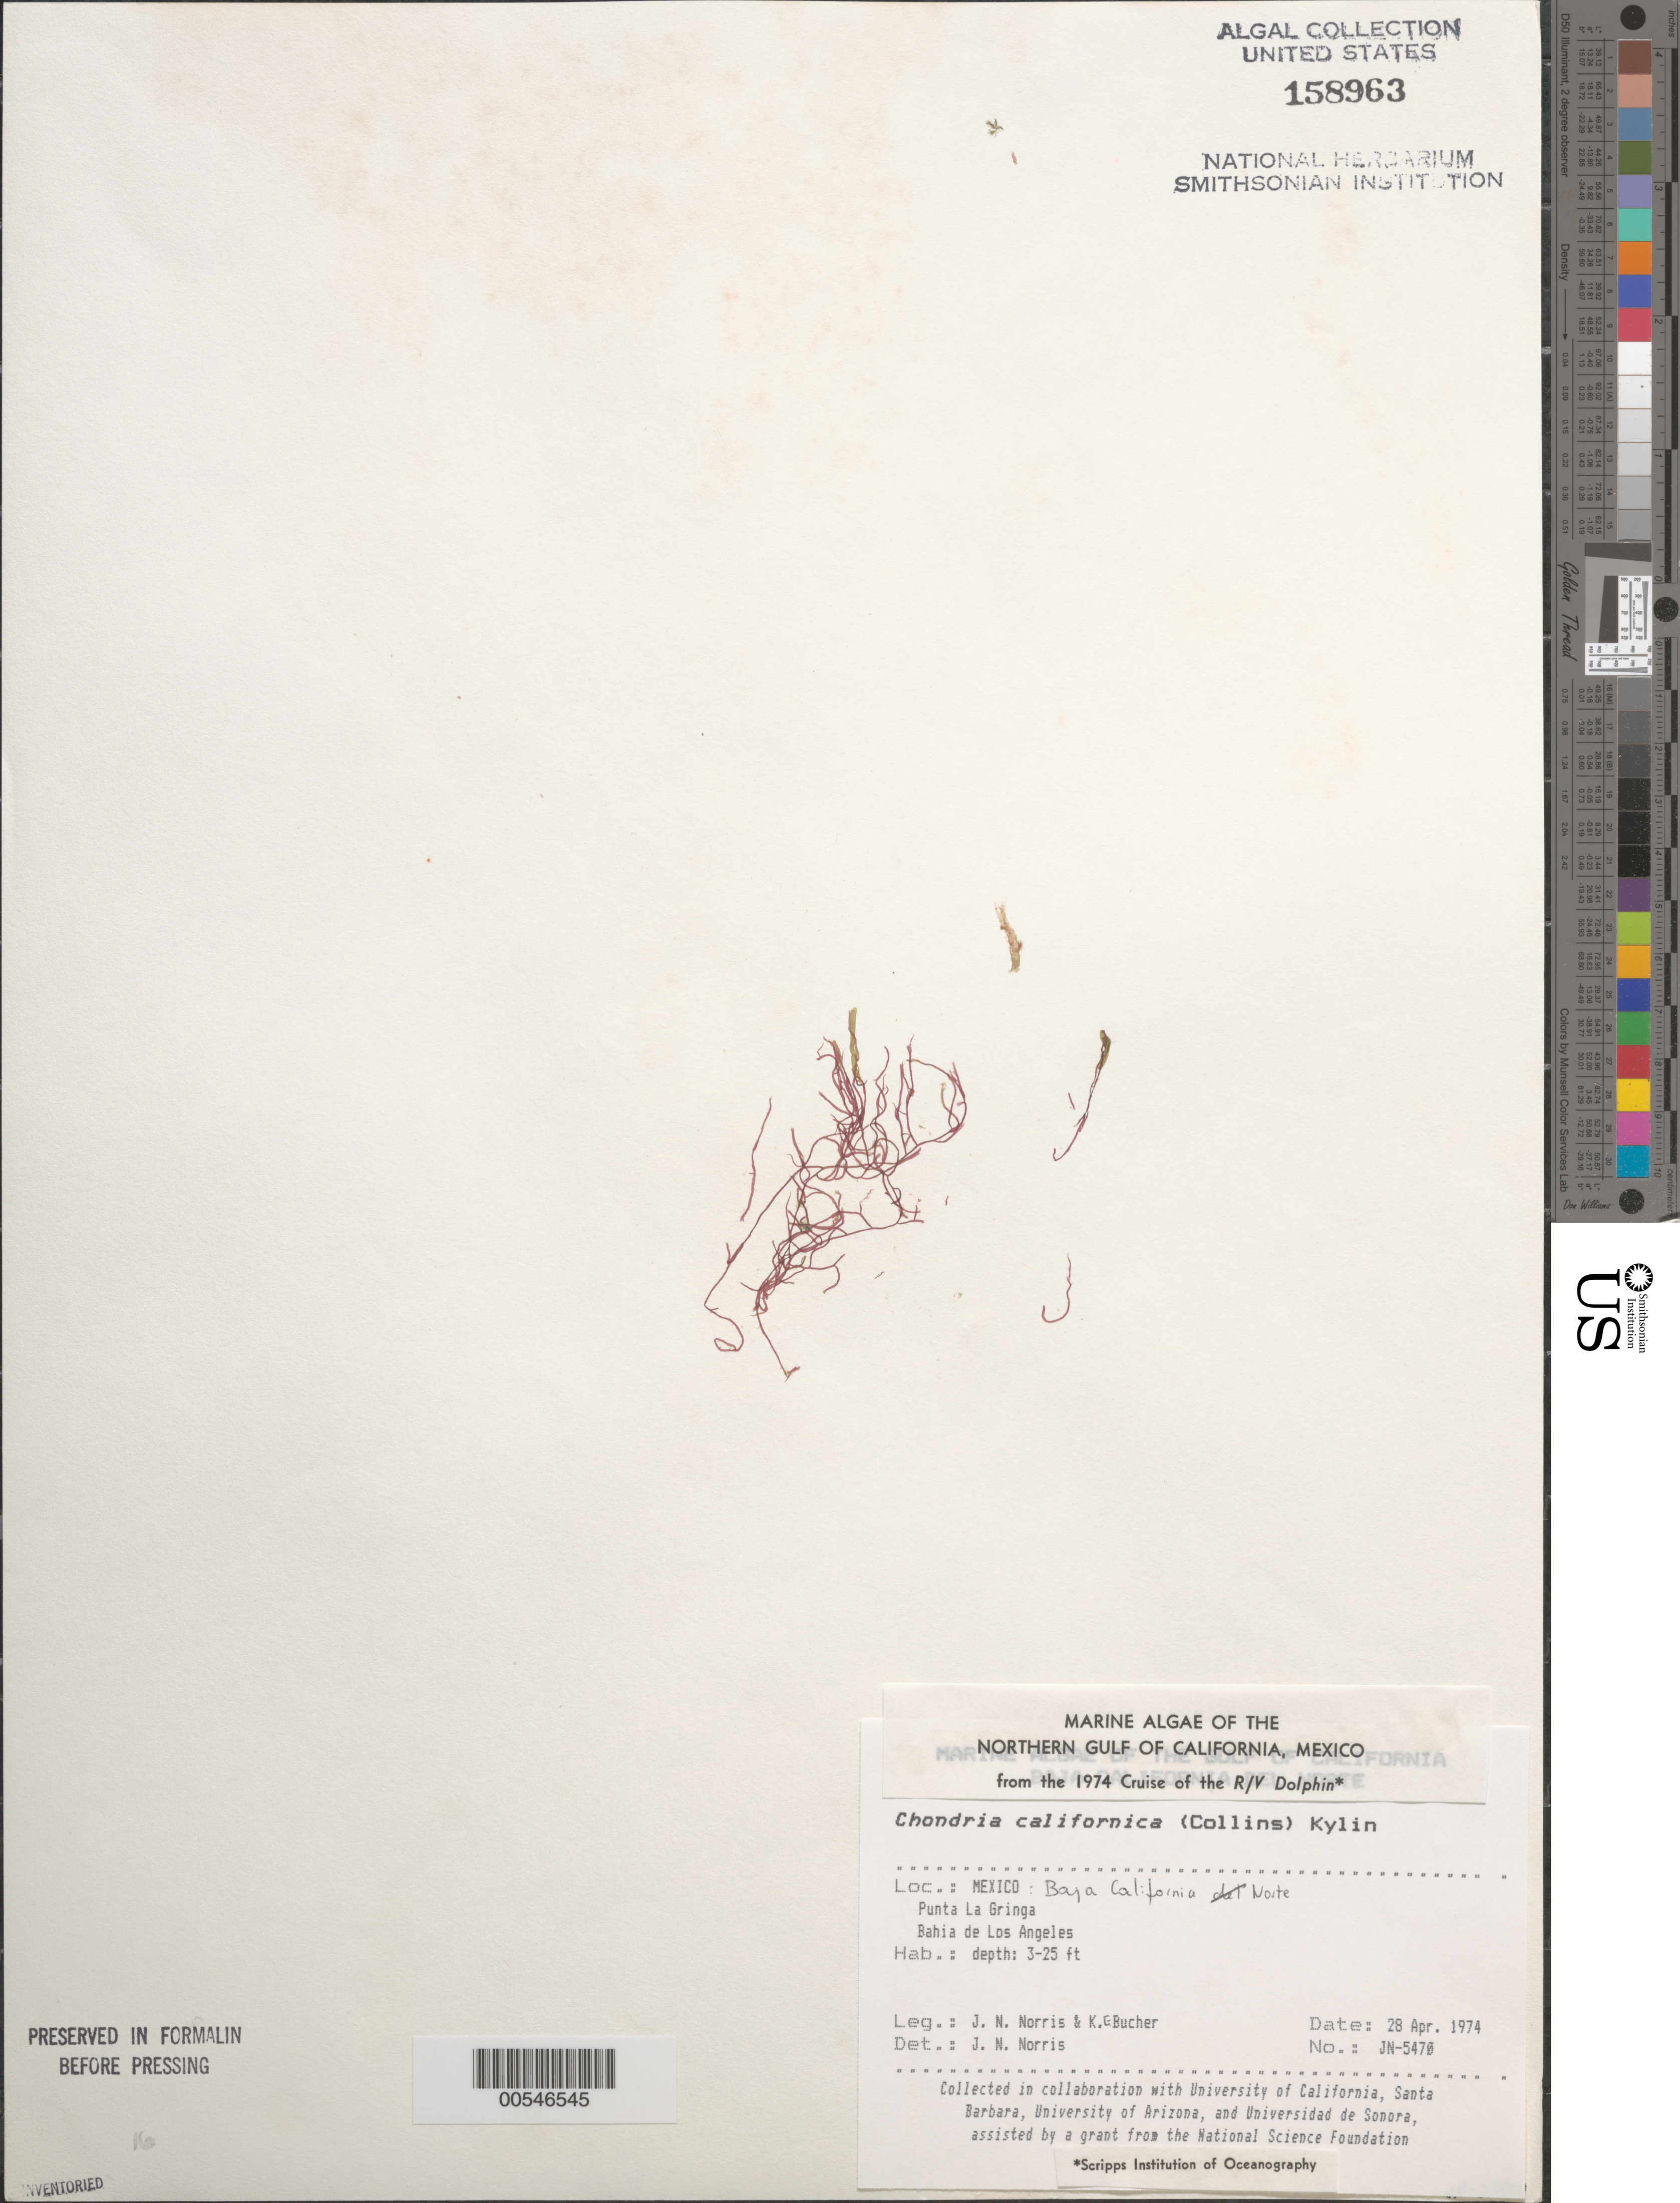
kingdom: Plantae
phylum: Rhodophyta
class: Florideophyceae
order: Ceramiales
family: Rhodomelaceae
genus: Chondria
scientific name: Chondria acrorhizophora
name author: Setch. & N.L. Gardner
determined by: Algae name updating Project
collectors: J. N. Norris & K. E. Bucher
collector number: JN-5470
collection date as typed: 28 Apr 1974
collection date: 1974-04-28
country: Mexico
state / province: Baja California Norte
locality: Punta La Gringa, Bahia de los Angeles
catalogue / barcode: US 158963